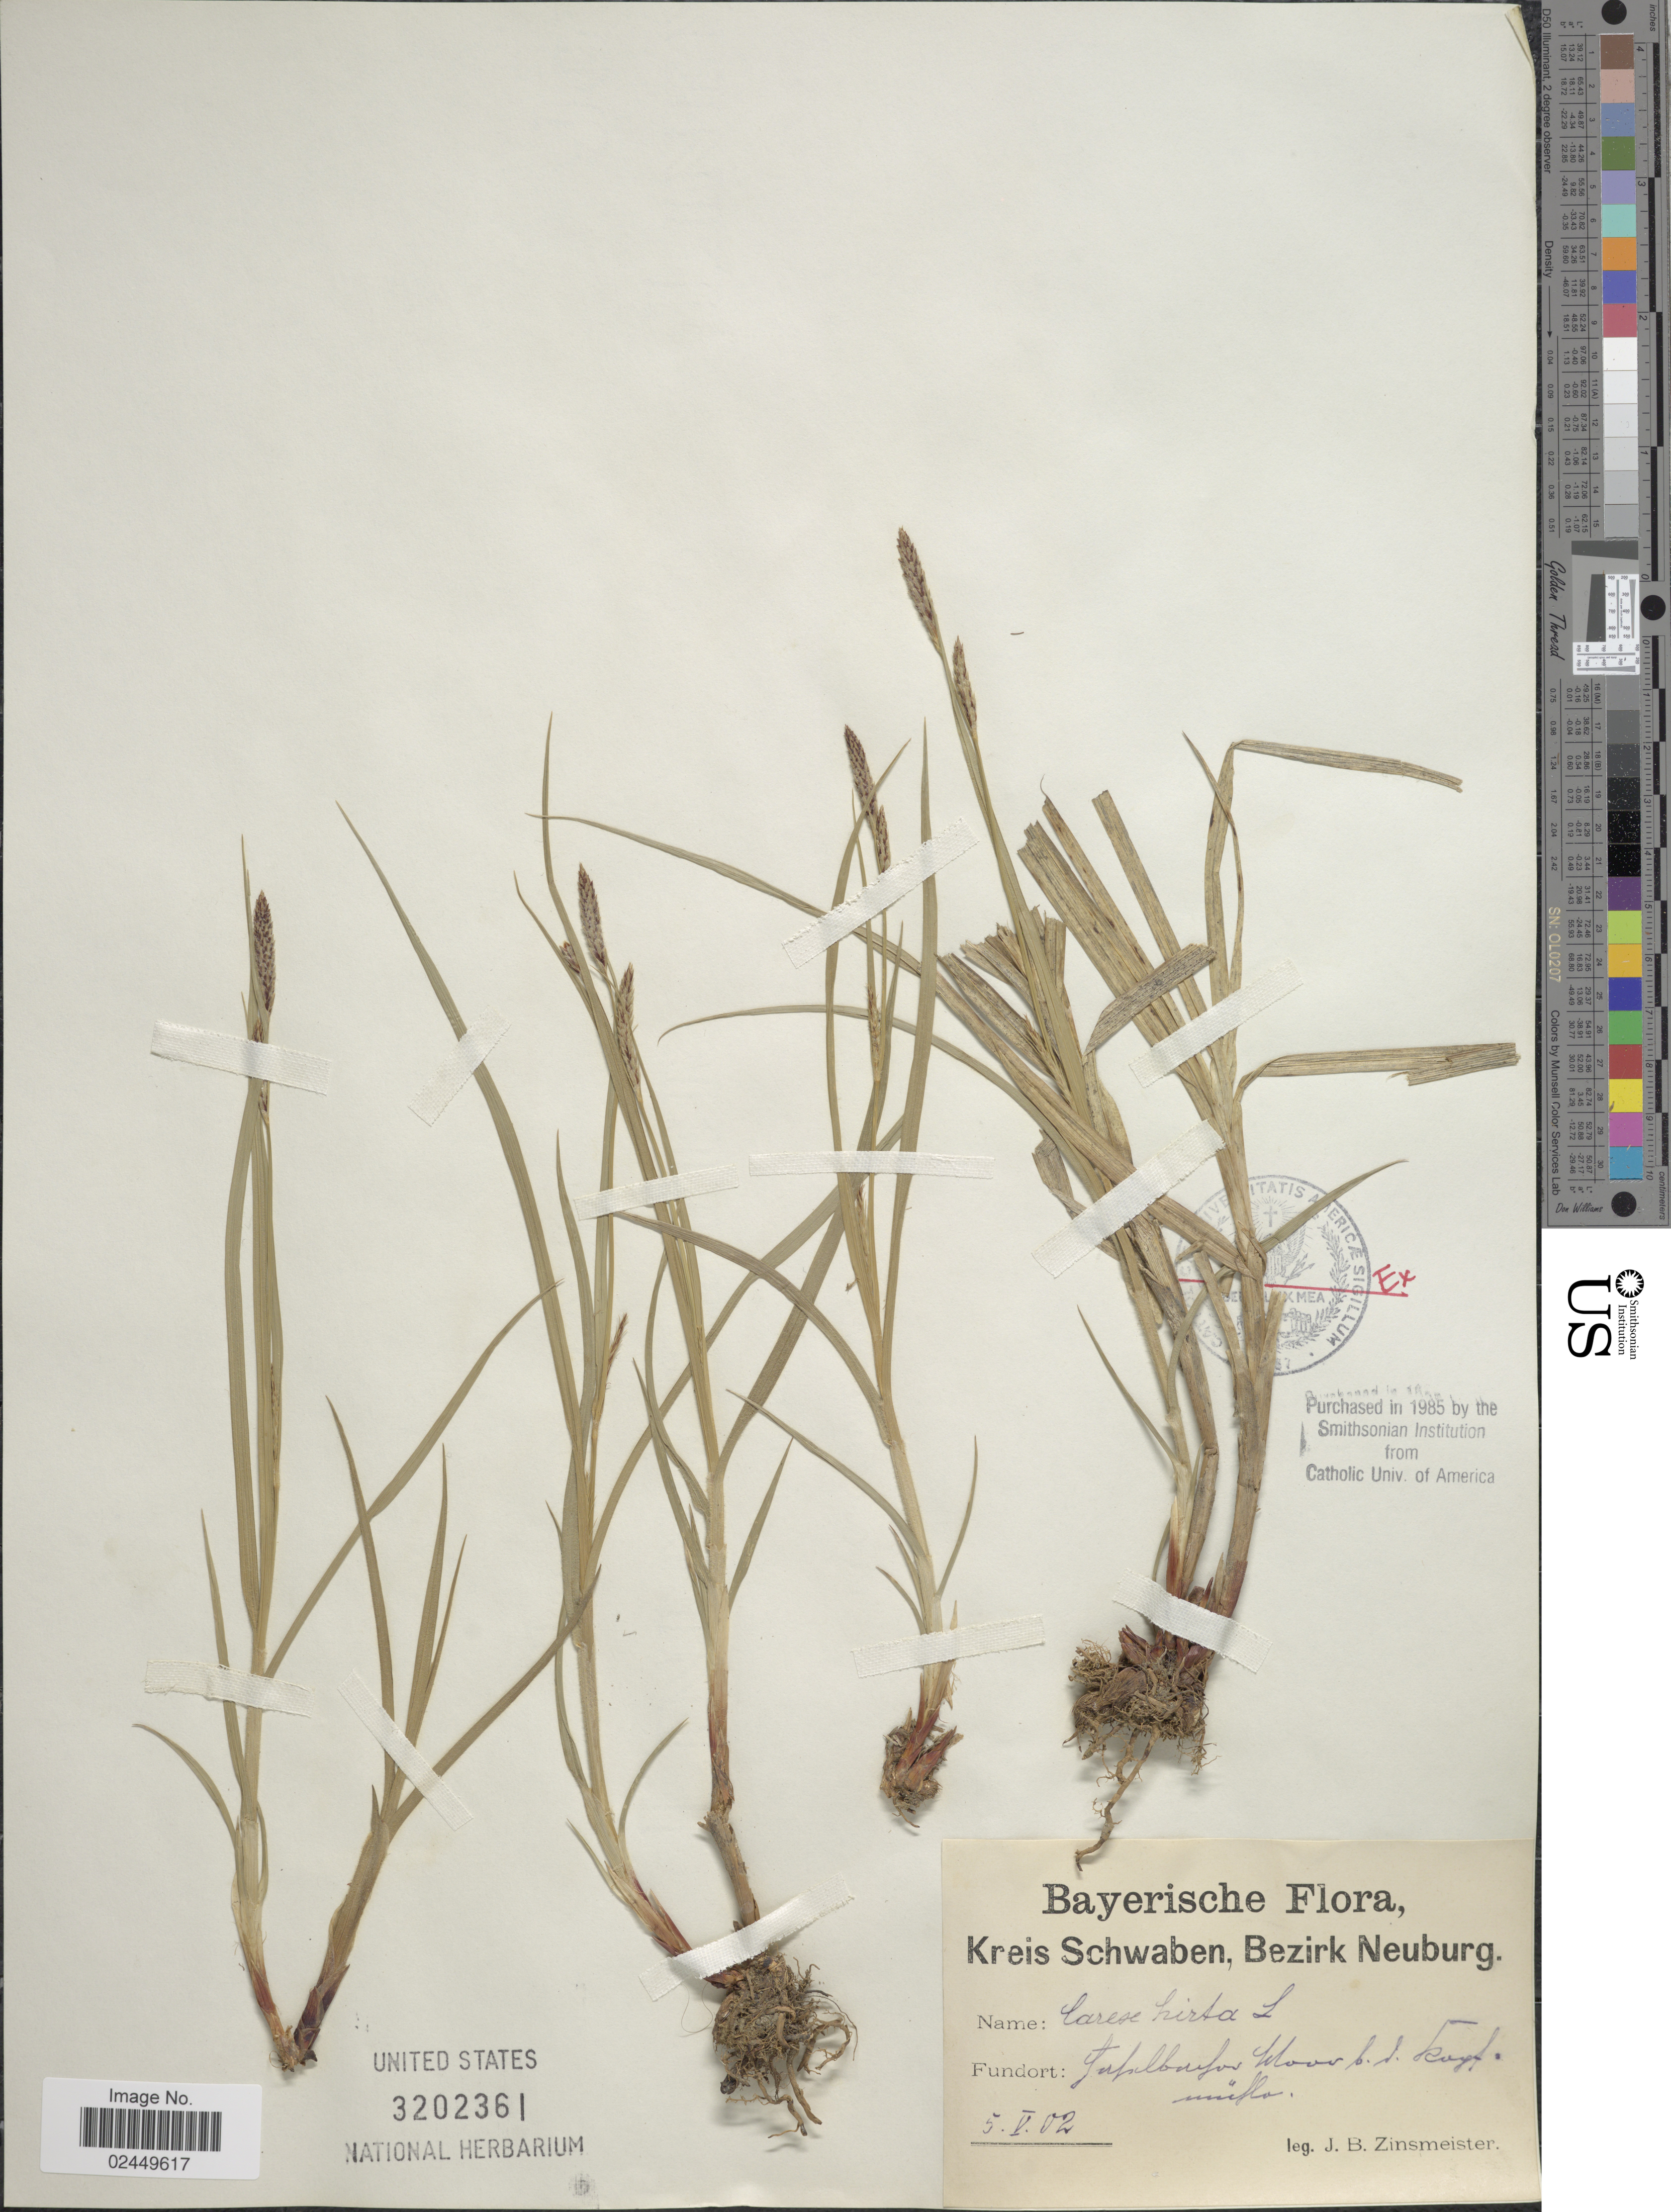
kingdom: Plantae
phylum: Tracheophyta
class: Liliopsida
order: Poales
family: Cyperaceae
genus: Carex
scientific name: Carex hirta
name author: L.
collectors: J. Zinsmeister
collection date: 1902-05-05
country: Germany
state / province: Bayern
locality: Bayerische, Suflboufor Moor b.d. kaptunika [interpreted]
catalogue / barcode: US 3202361